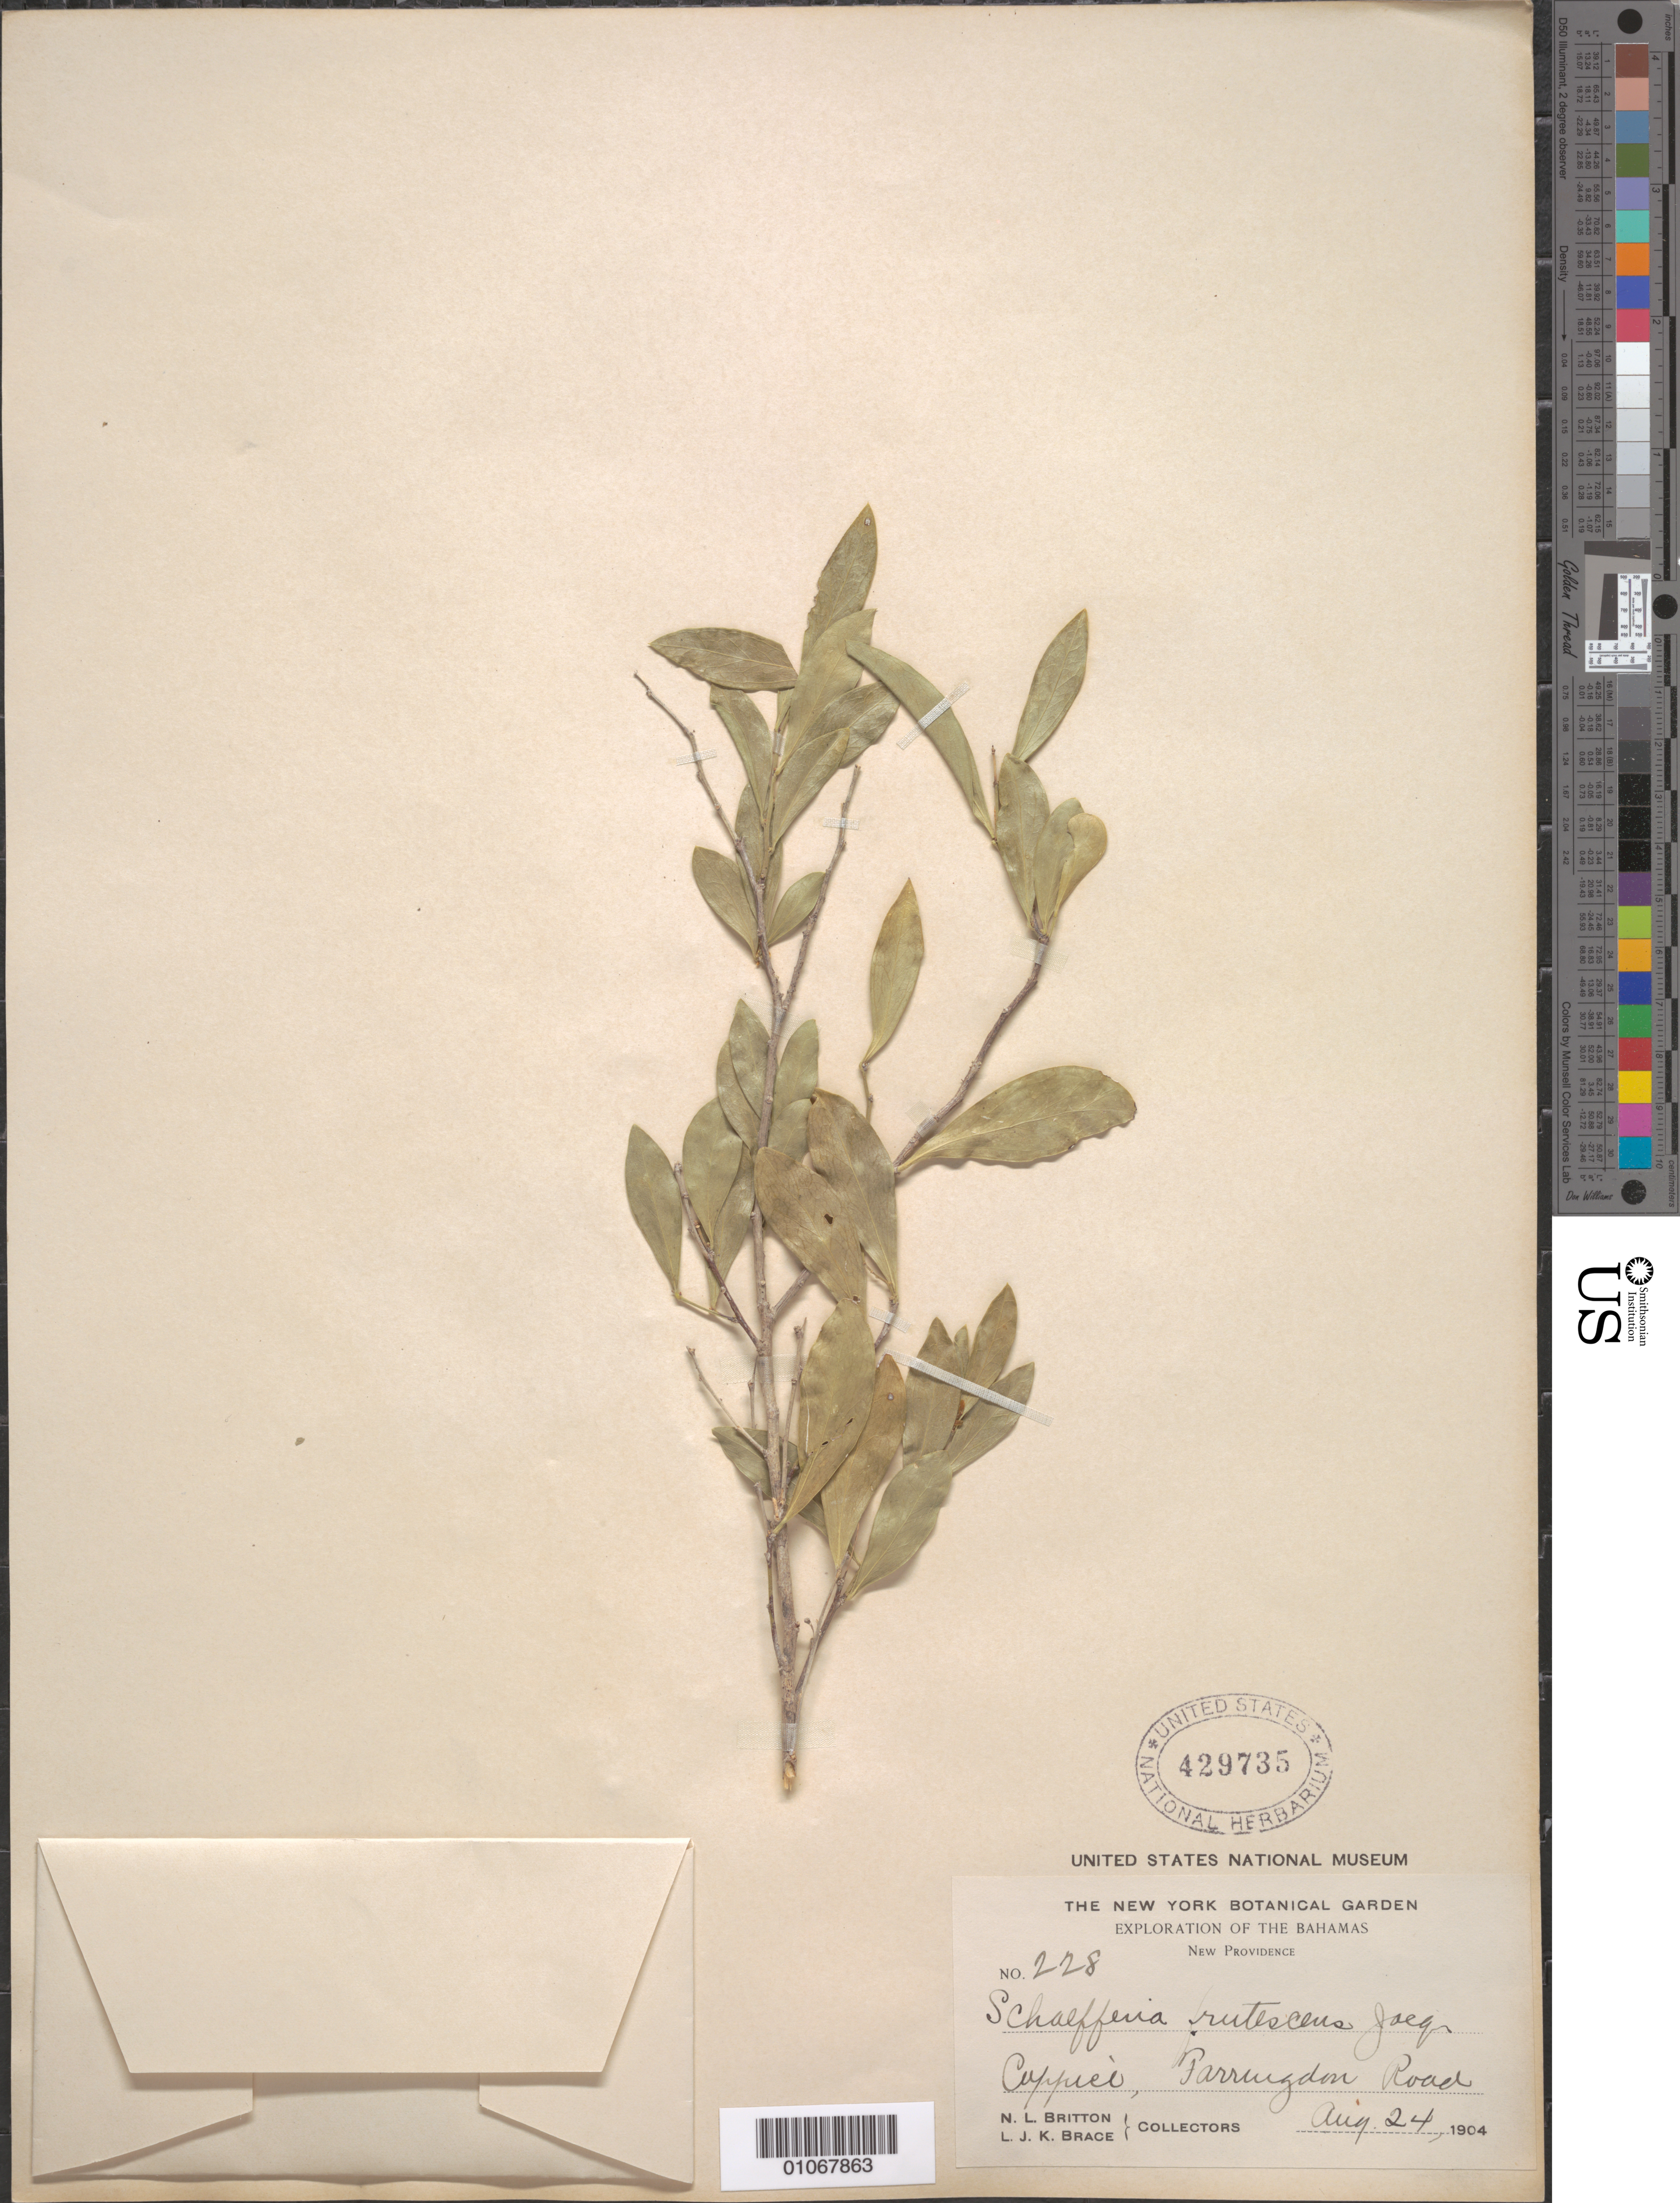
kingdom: Plantae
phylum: Tracheophyta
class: Magnoliopsida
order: Celastrales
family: Celastraceae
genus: Schaefferia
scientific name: Schaefferia frutescens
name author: Jacq.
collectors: N. Britton & L. J. K. Brace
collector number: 228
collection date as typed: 24 Aug 1904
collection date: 1904-08-24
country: Bahamas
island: New Providence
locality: Coppice, Farrugdon road.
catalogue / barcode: US 429735